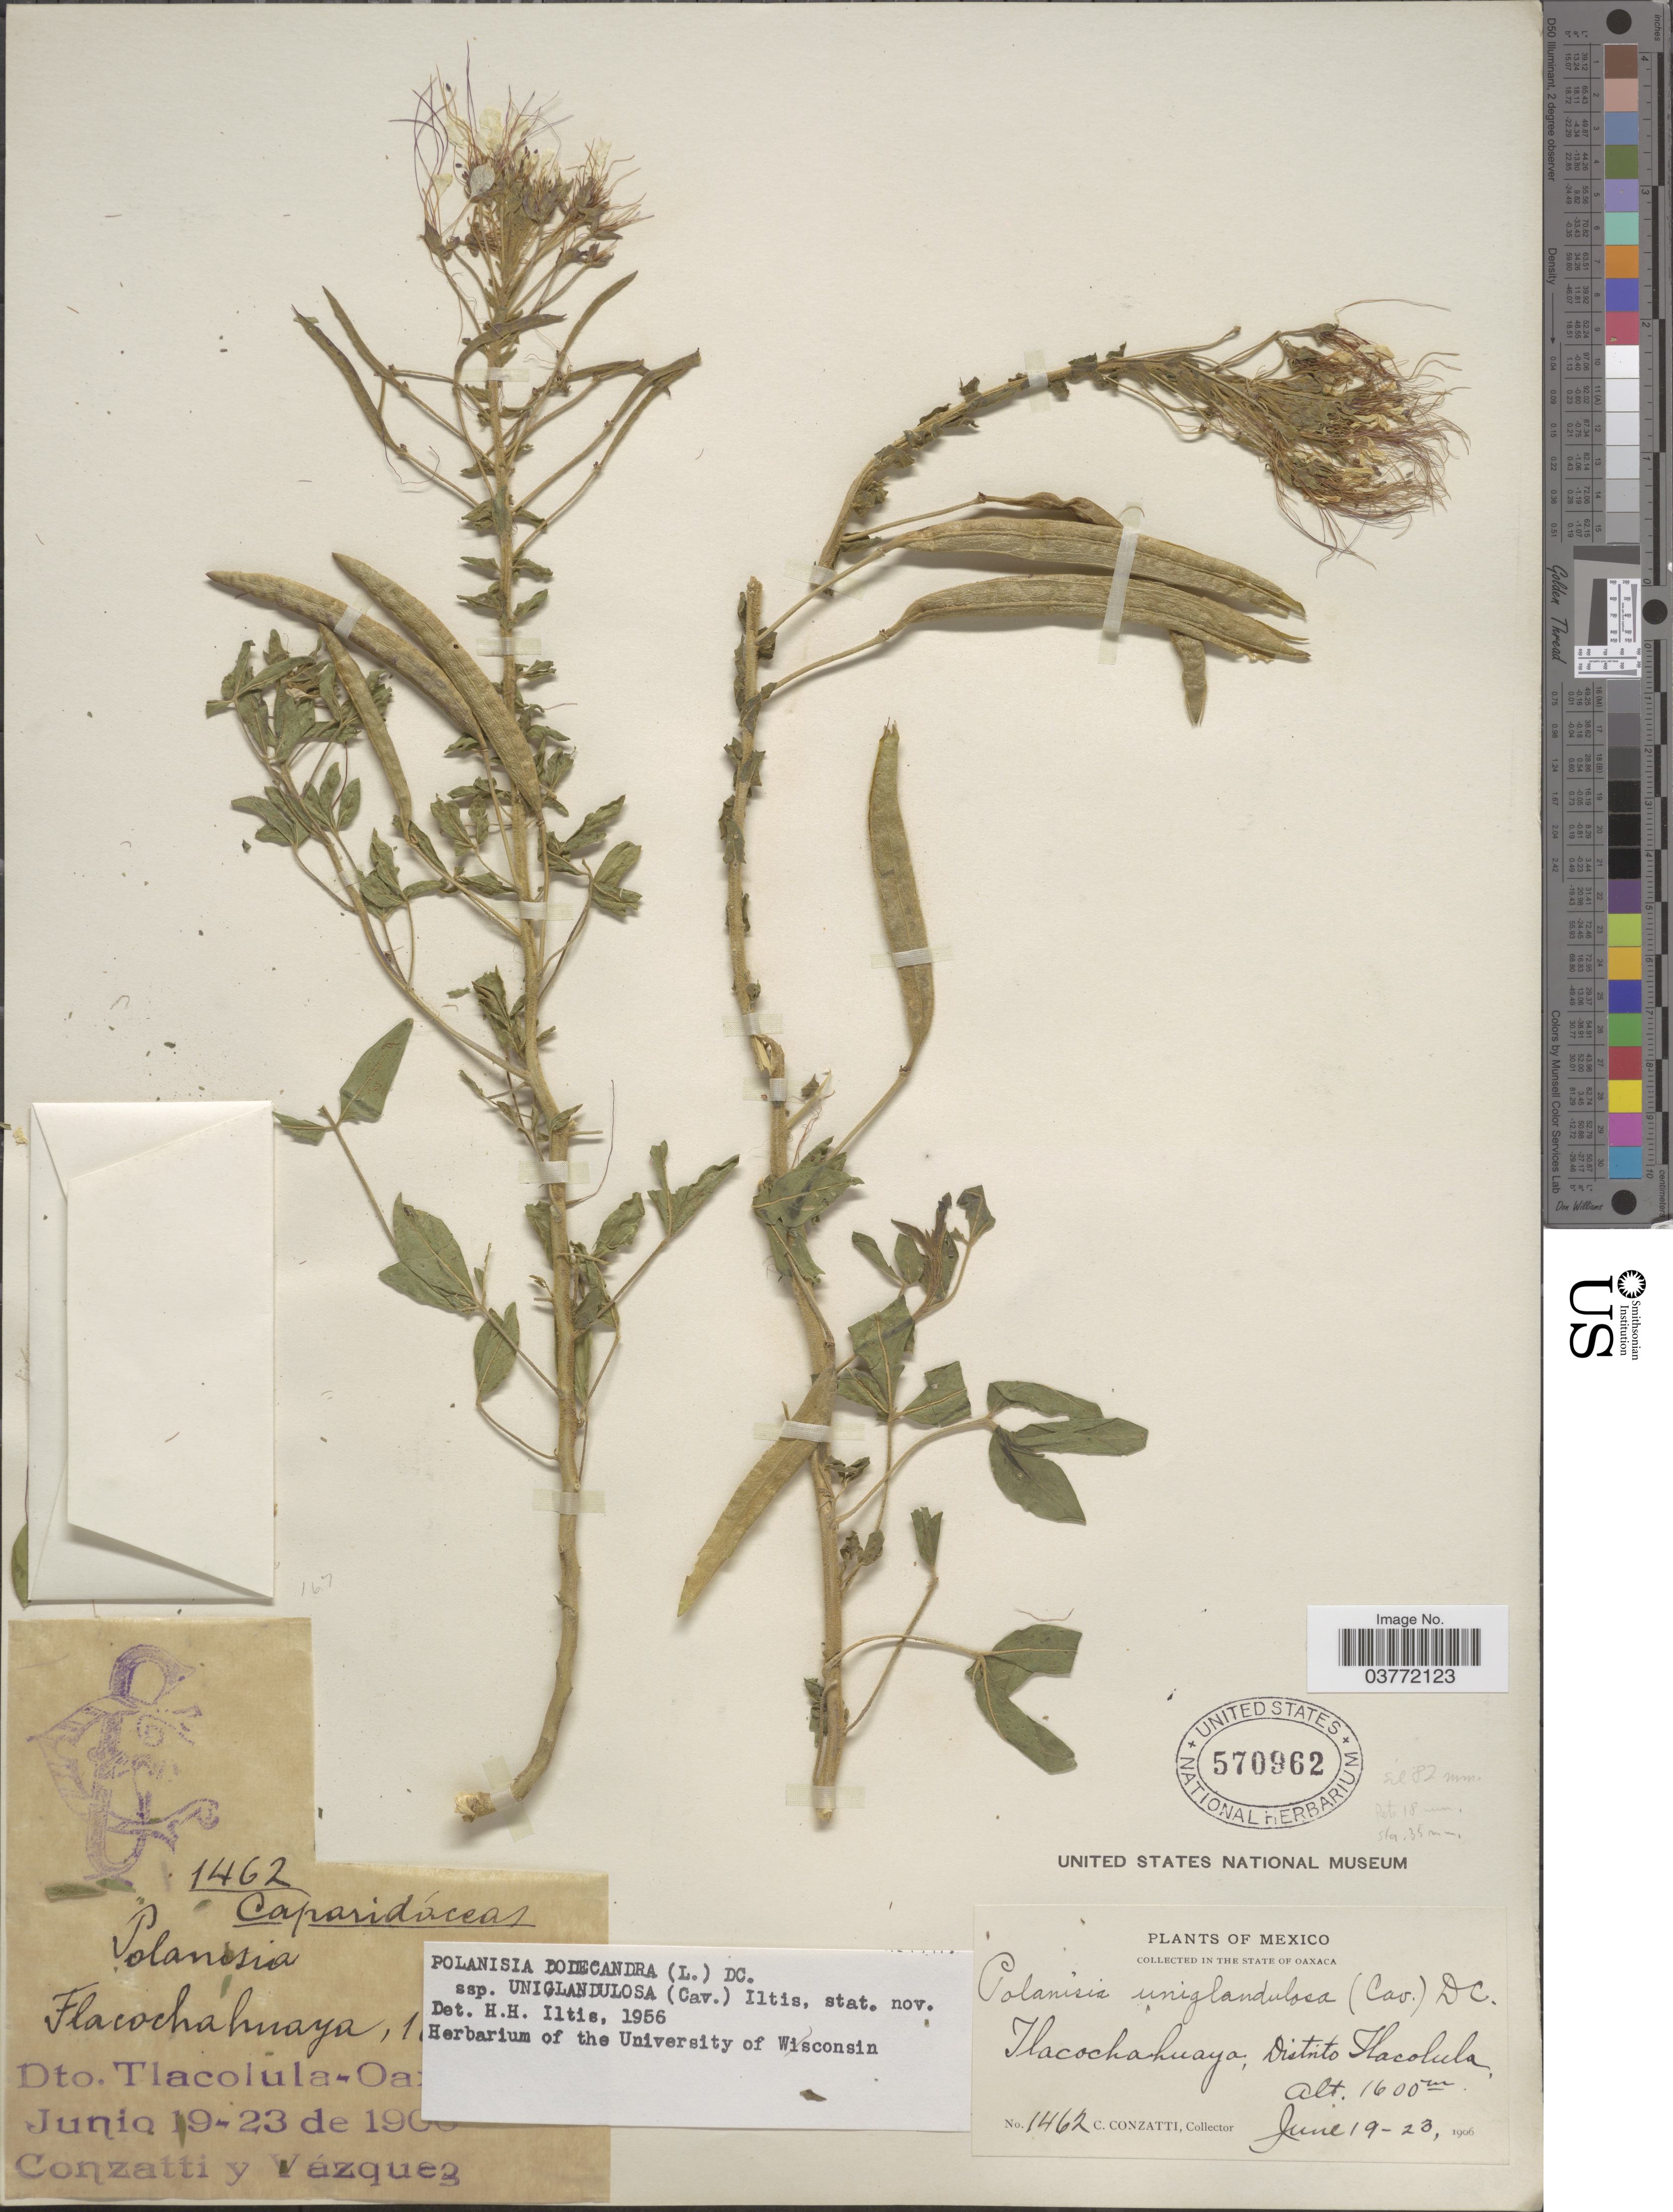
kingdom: Plantae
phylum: Tracheophyta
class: Magnoliopsida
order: Brassicales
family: Cleomaceae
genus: Polanisia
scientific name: Polanisia uniglandulosa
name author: (Cav.) DC.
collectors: C. Conzatti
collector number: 1462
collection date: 1906-06-19/1906-06-23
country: Mexico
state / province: Oaxaca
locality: Ilacochahuaya, Distrito Ilacolula.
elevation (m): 1600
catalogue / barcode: US 570962